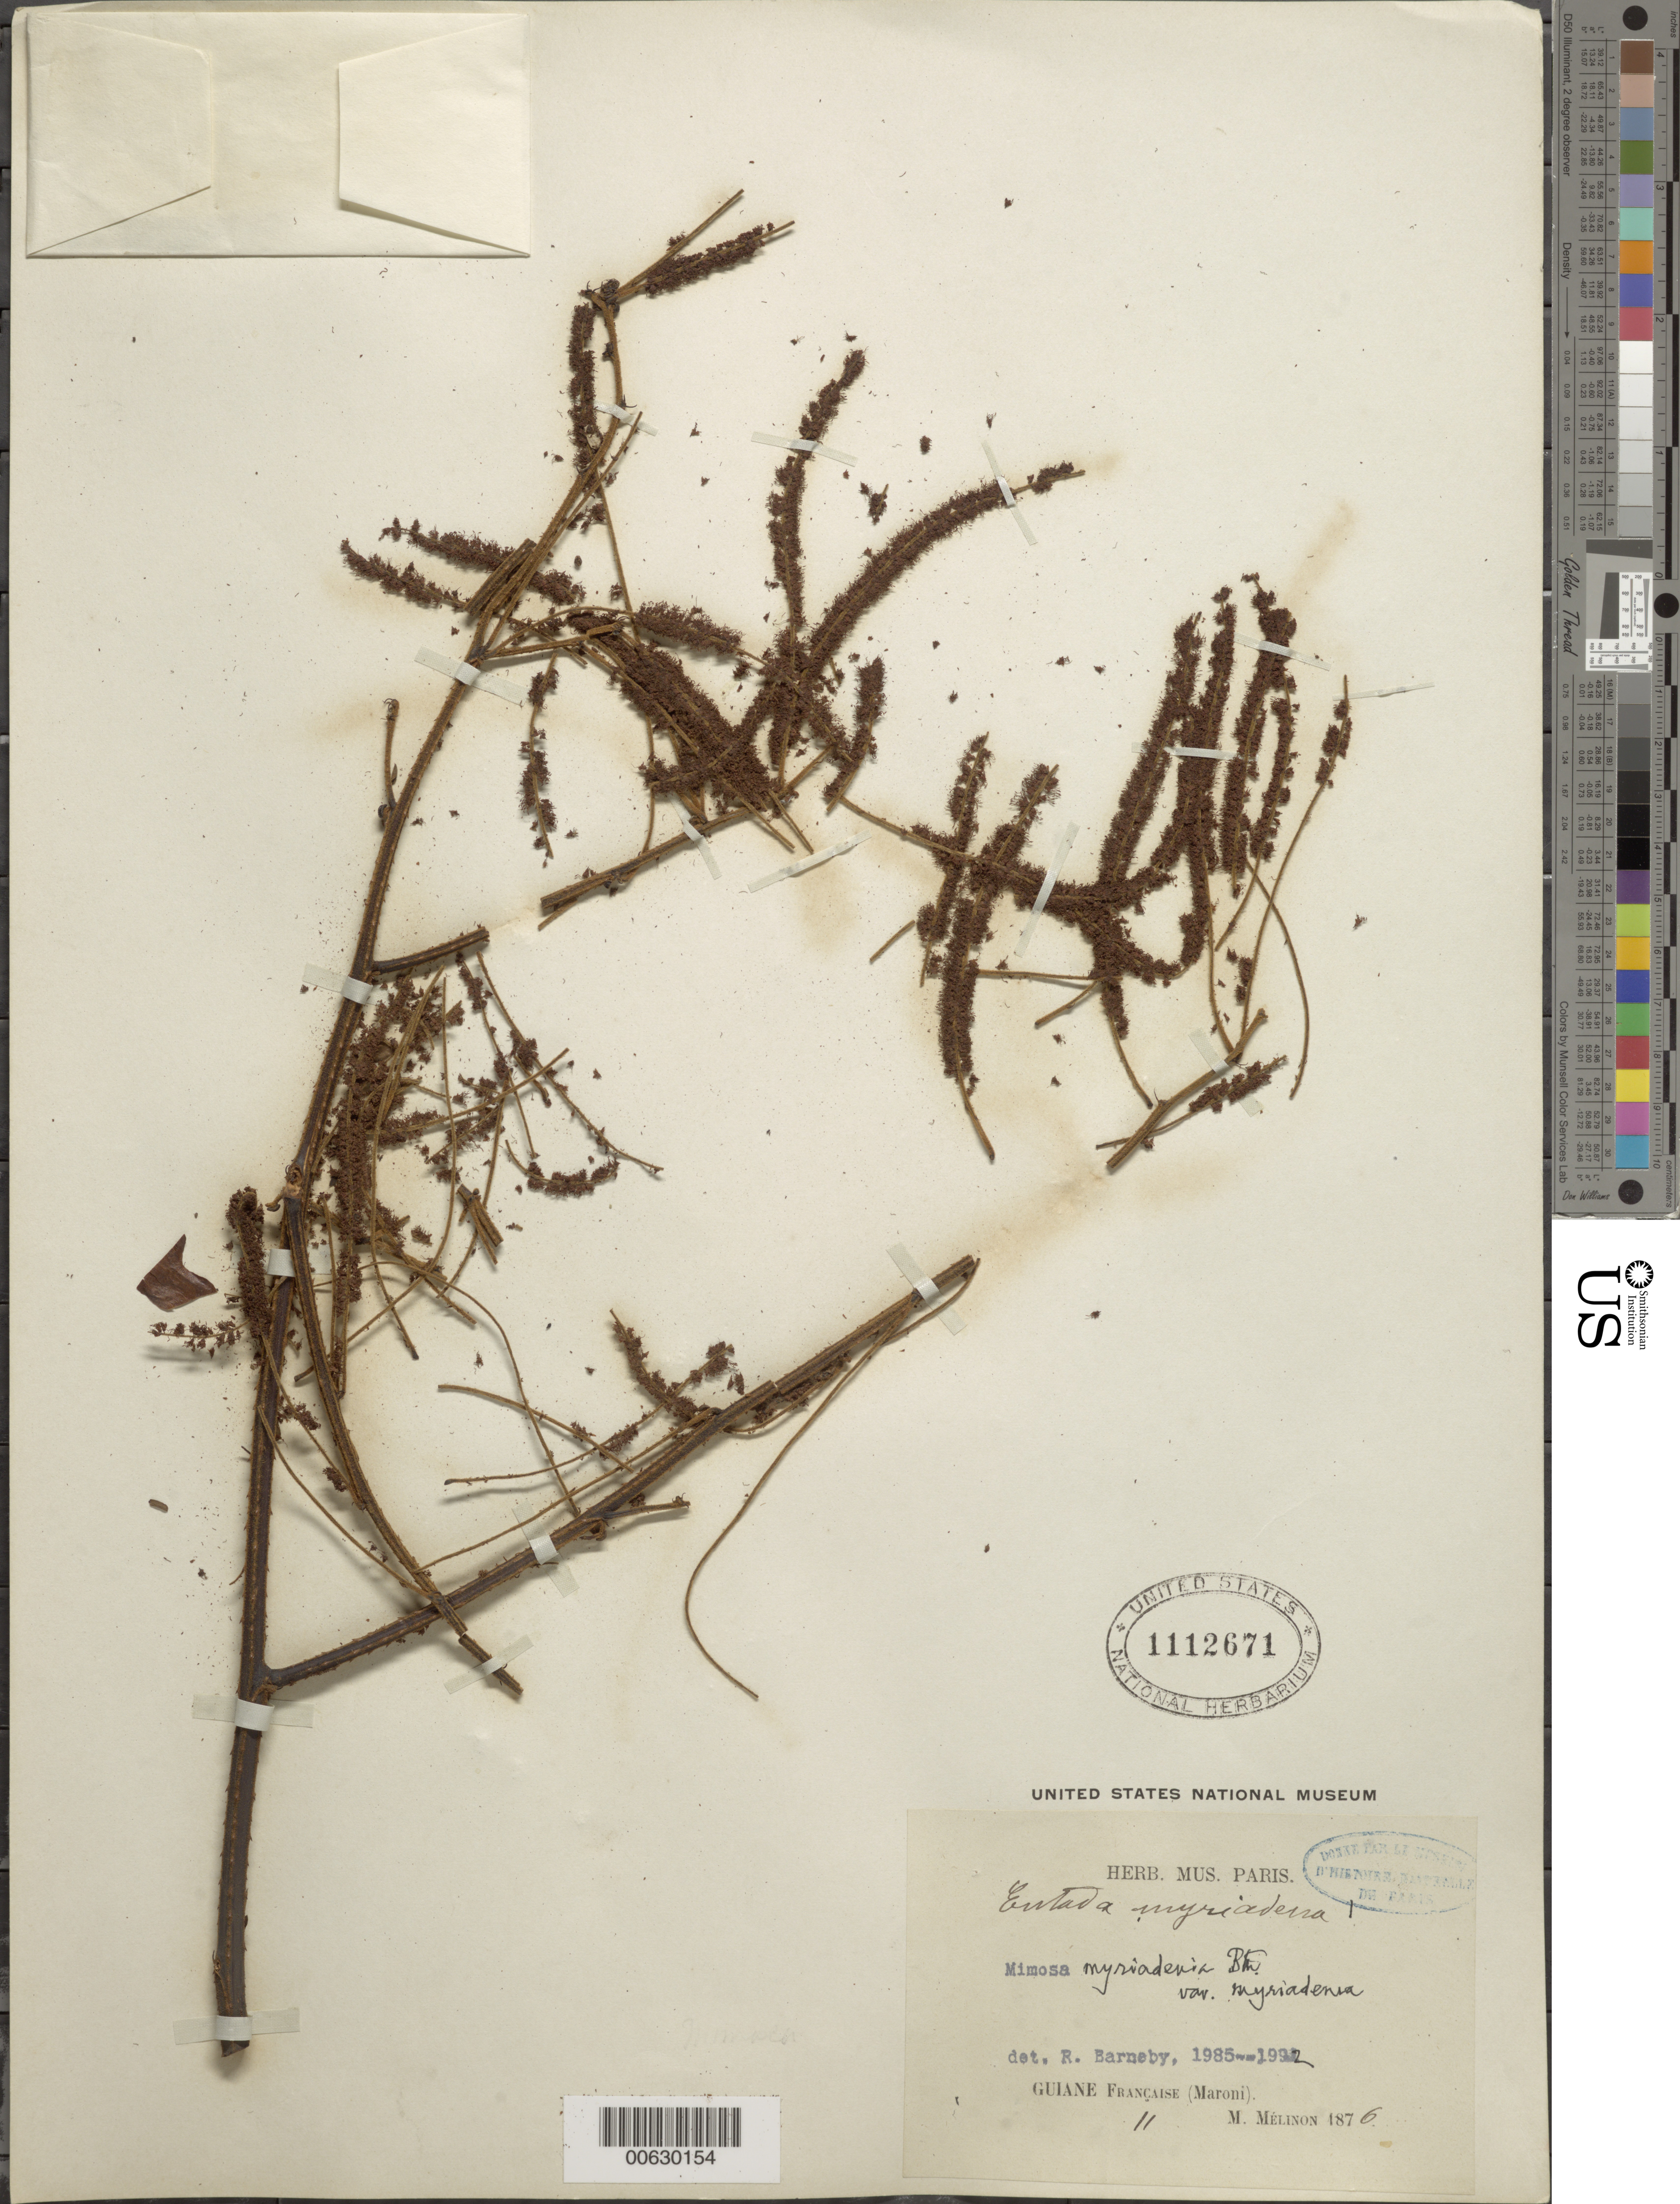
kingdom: Plantae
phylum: Tracheophyta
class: Magnoliopsida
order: Fabales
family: Fabaceae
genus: Mimosa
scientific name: Mimosa myriadenia var. myriadenia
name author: (Benth.) Benth.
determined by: Barneby, Rupert C., (NY)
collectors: E. Mélinon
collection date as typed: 1876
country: French Guiana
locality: Maroni R.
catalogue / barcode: US 1112671